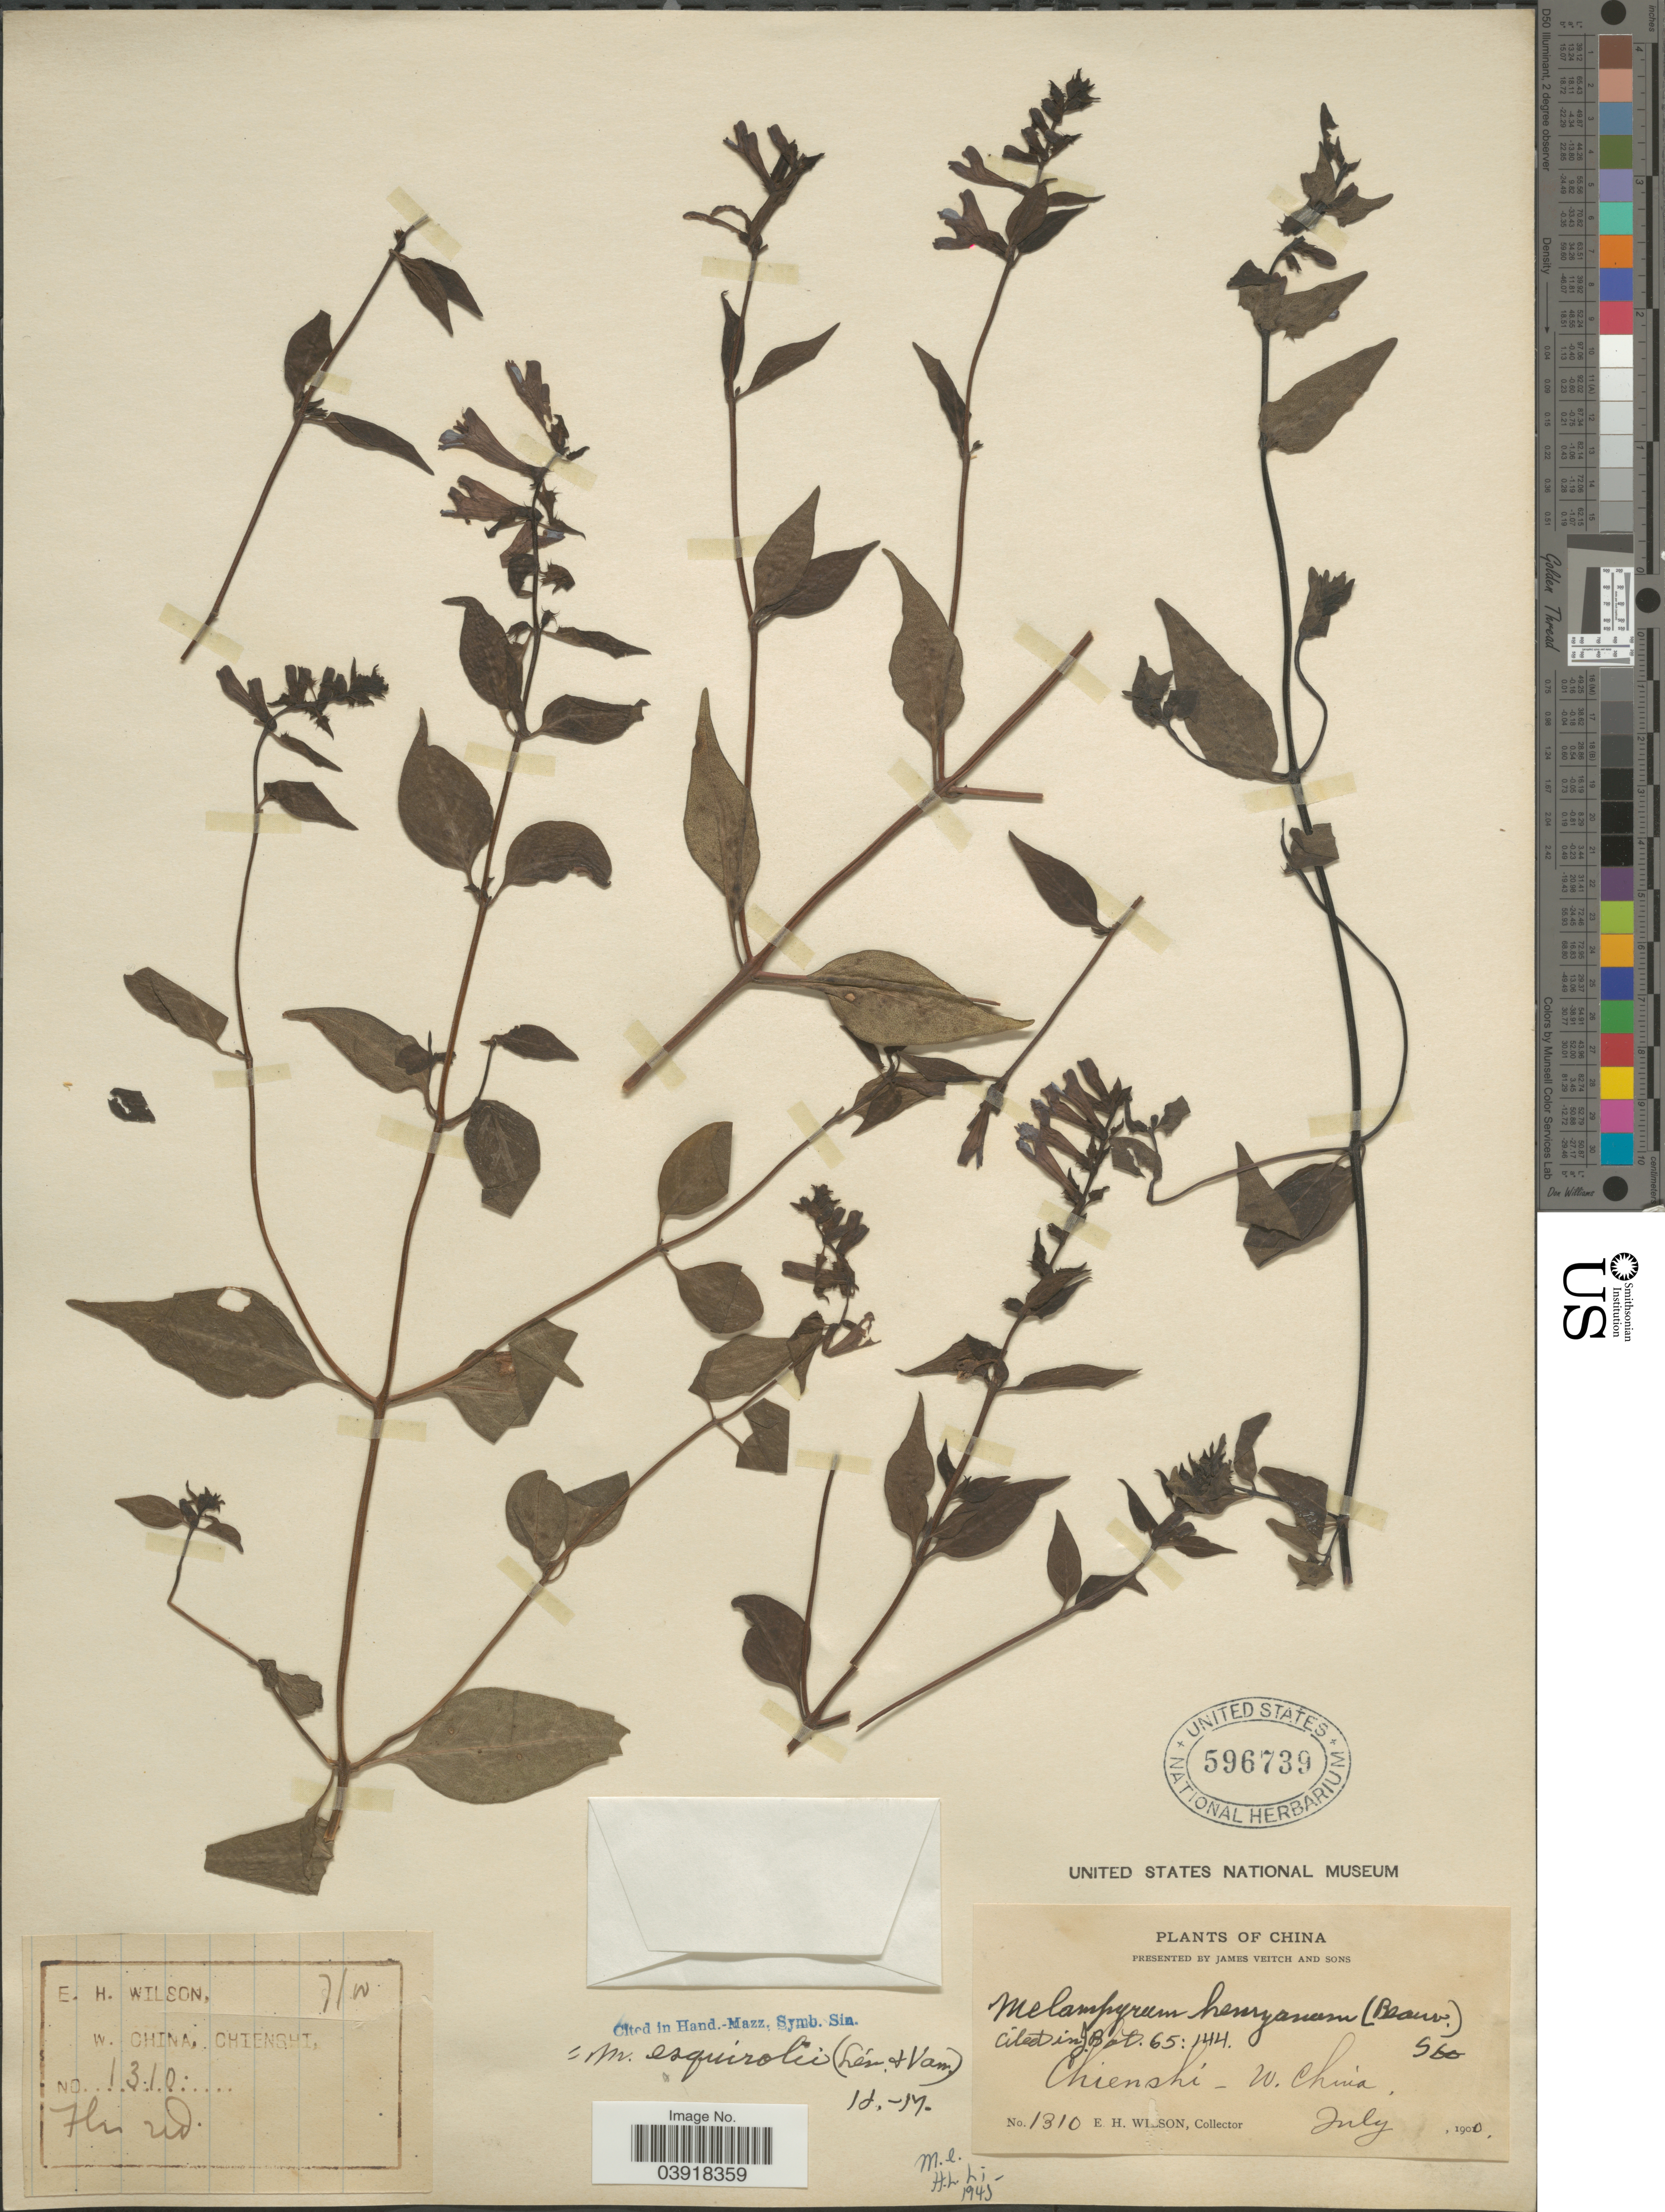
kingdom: Plantae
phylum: Tracheophyta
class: Magnoliopsida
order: Lamiales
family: Orobanchaceae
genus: Melampyrum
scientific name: Melampyrum esquirolii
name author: (H. Lév. & Vaniot) Hand.-Mazz.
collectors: E. Wilson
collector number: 1310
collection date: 1900-07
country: China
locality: Chienshi - W. China.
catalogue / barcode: US 596739